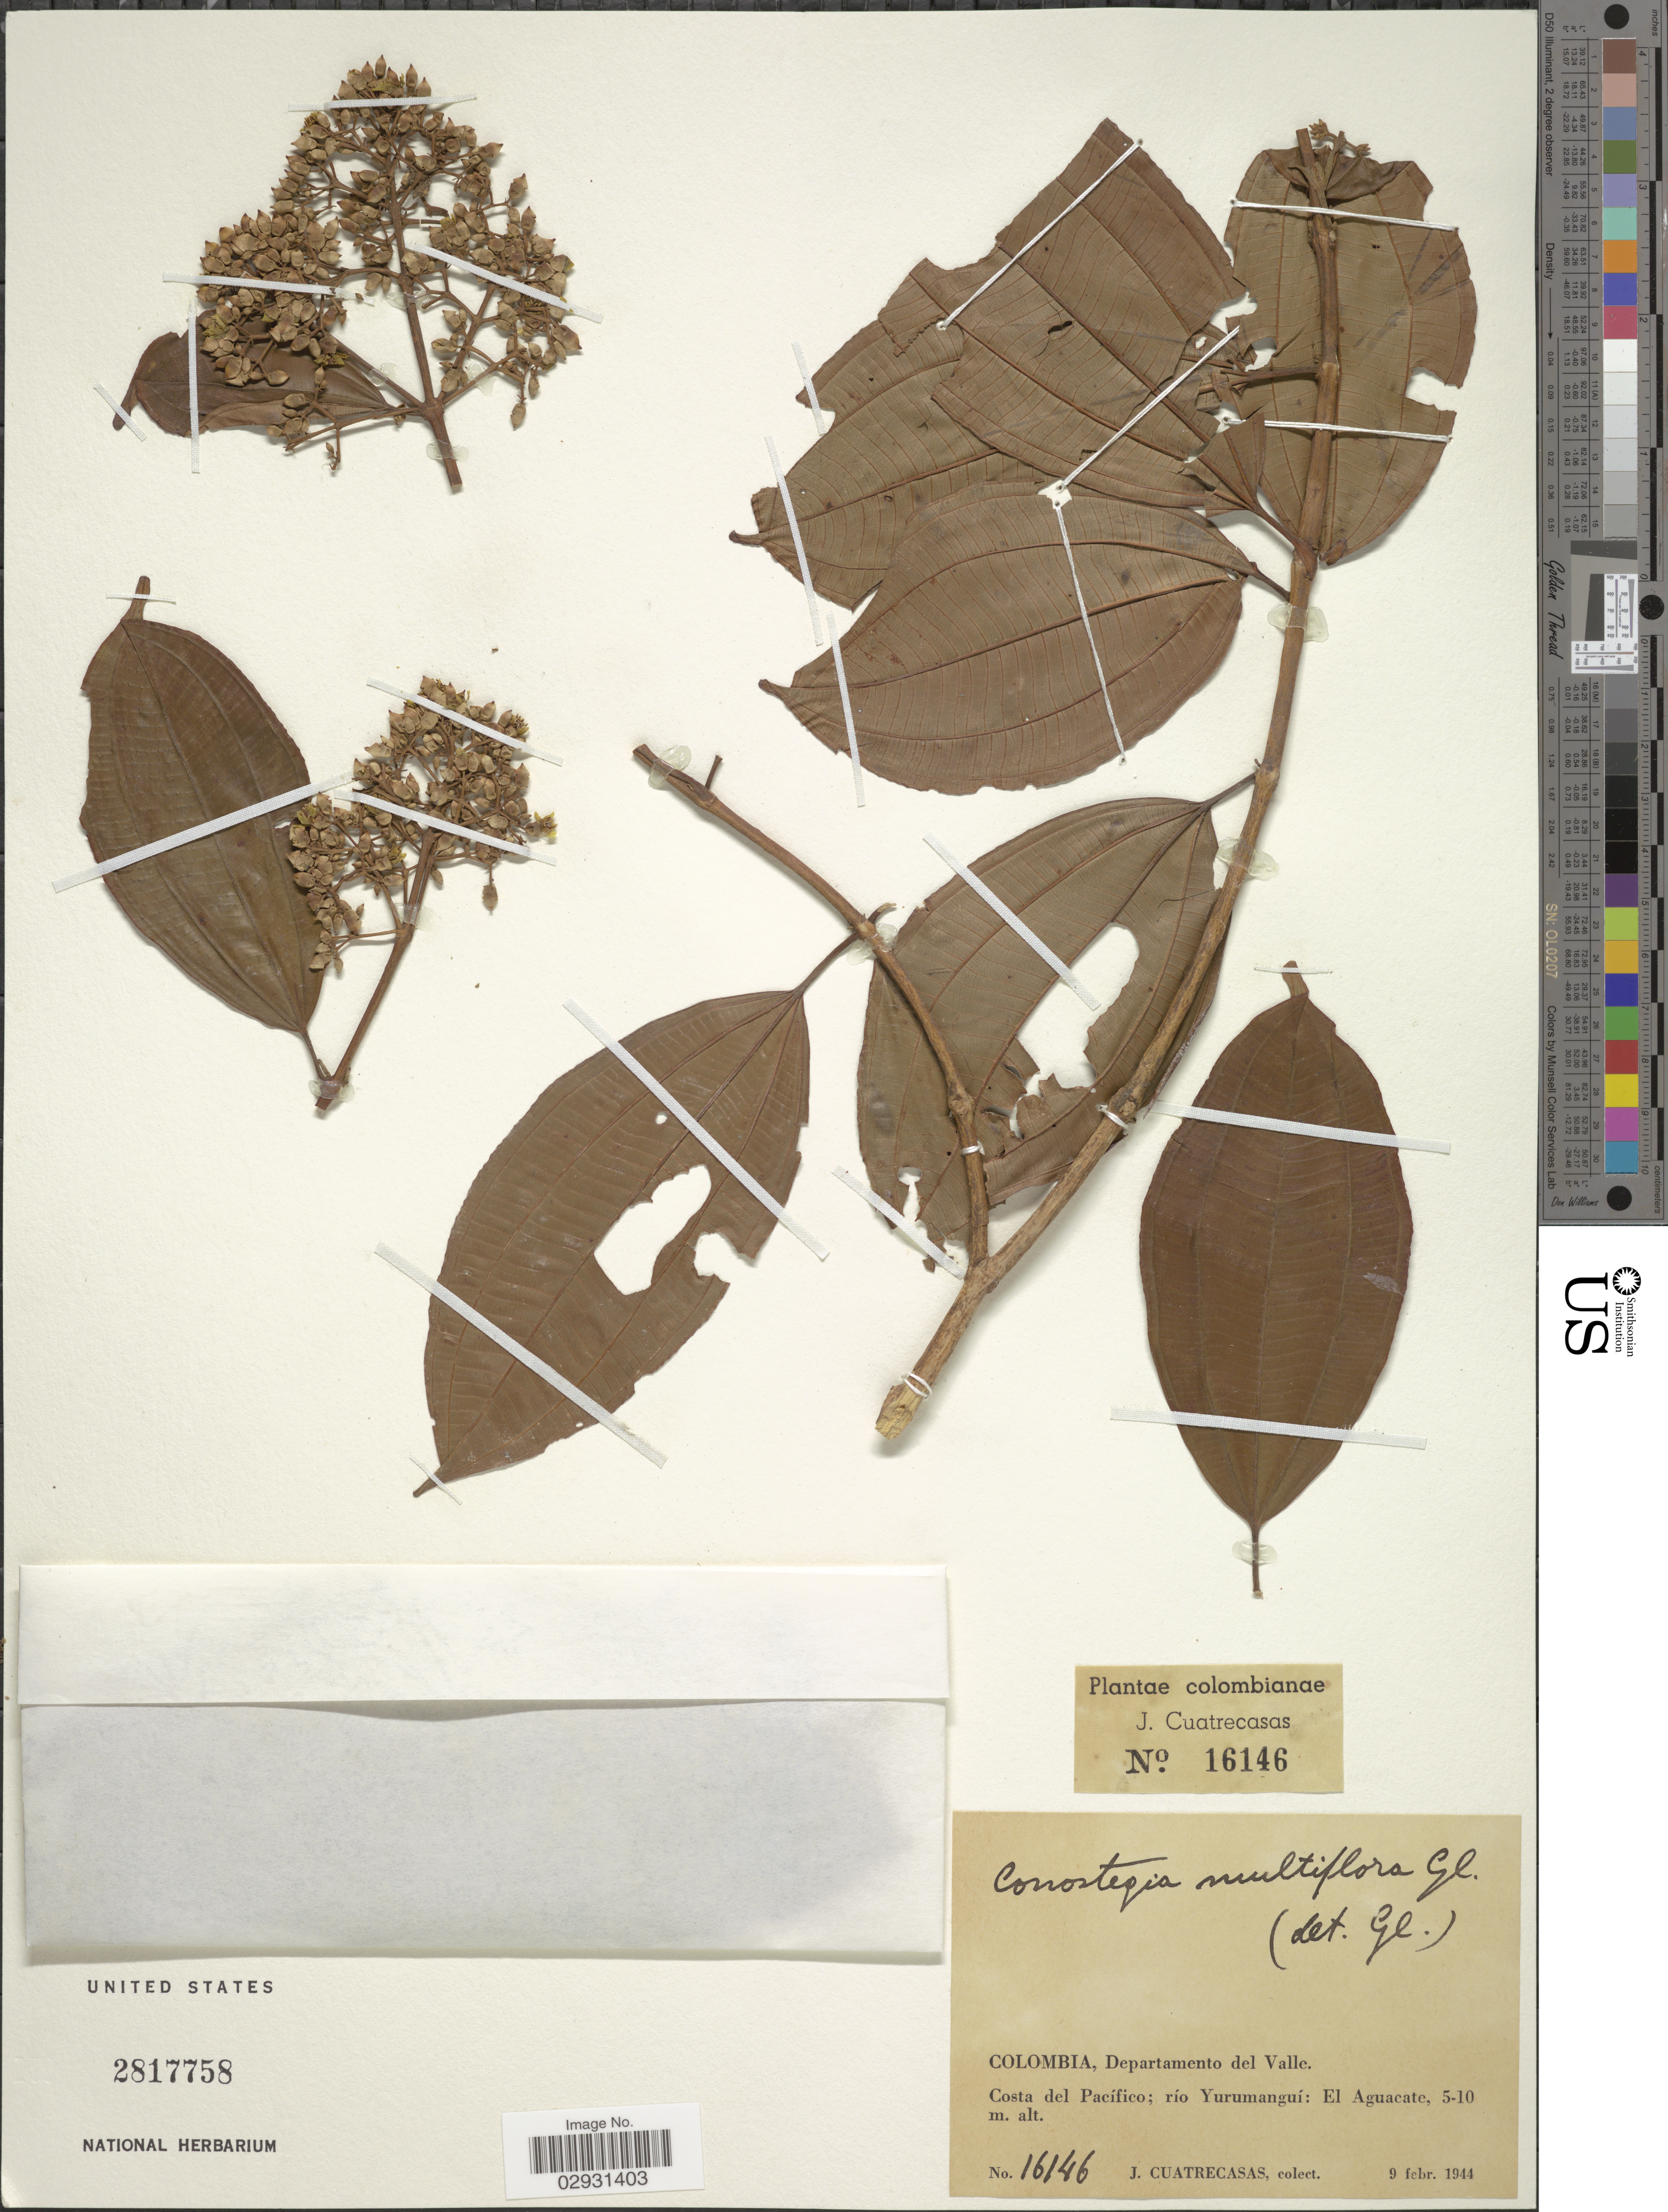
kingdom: Plantae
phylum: Tracheophyta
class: Magnoliopsida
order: Myrtales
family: Melastomataceae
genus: Conostegia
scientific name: Conostegia montana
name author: (Sw.) D. Don ex DC.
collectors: J. Cuatrecasas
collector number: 16146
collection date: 1944-02-09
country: Colombia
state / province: Valle del Cauca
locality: Departamento del Valle. Costa del Pacífico; río Yurumanguí: El Aguacate.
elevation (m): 5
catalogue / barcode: US 2817758